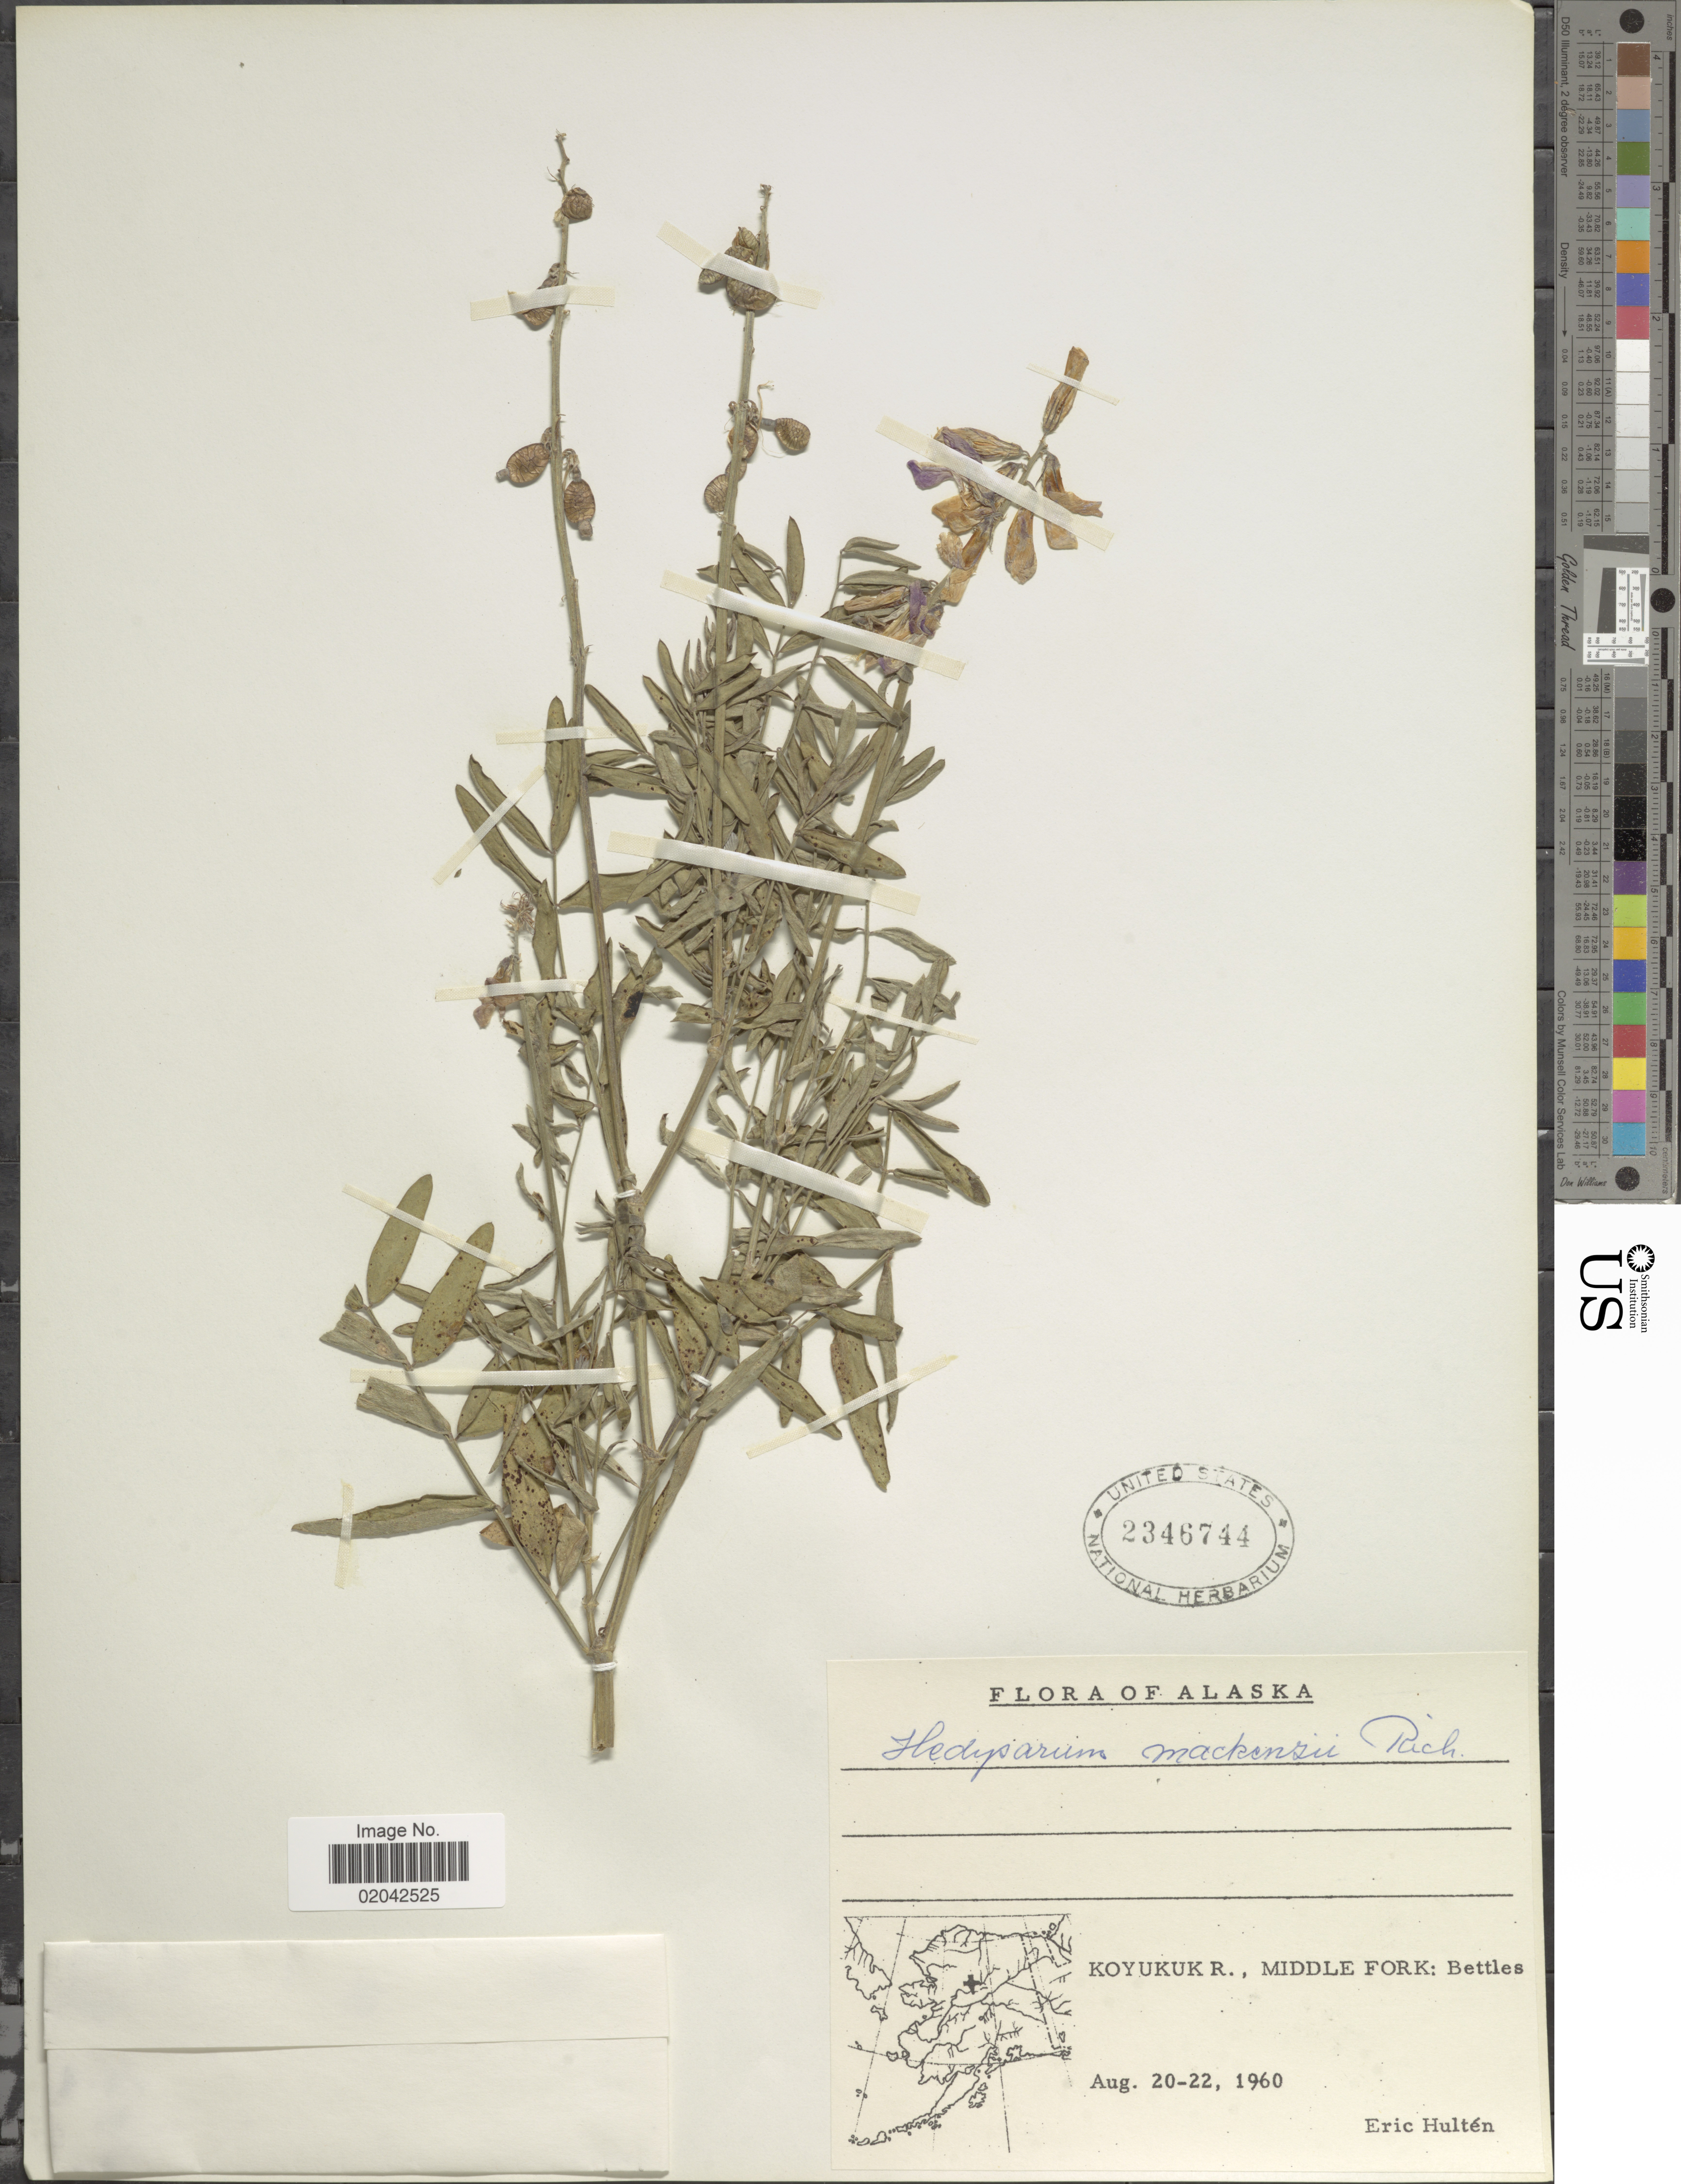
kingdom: Plantae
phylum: Tracheophyta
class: Magnoliopsida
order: Fabales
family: Fabaceae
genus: Hedysarum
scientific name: Hedysarum mackenziei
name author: Richardson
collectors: E. G. Hultén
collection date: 1960-08-20/1960-08-22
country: United States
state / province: Alaska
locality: Koyukuk R., Middle Fork: Bettles.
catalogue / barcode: US 2346744